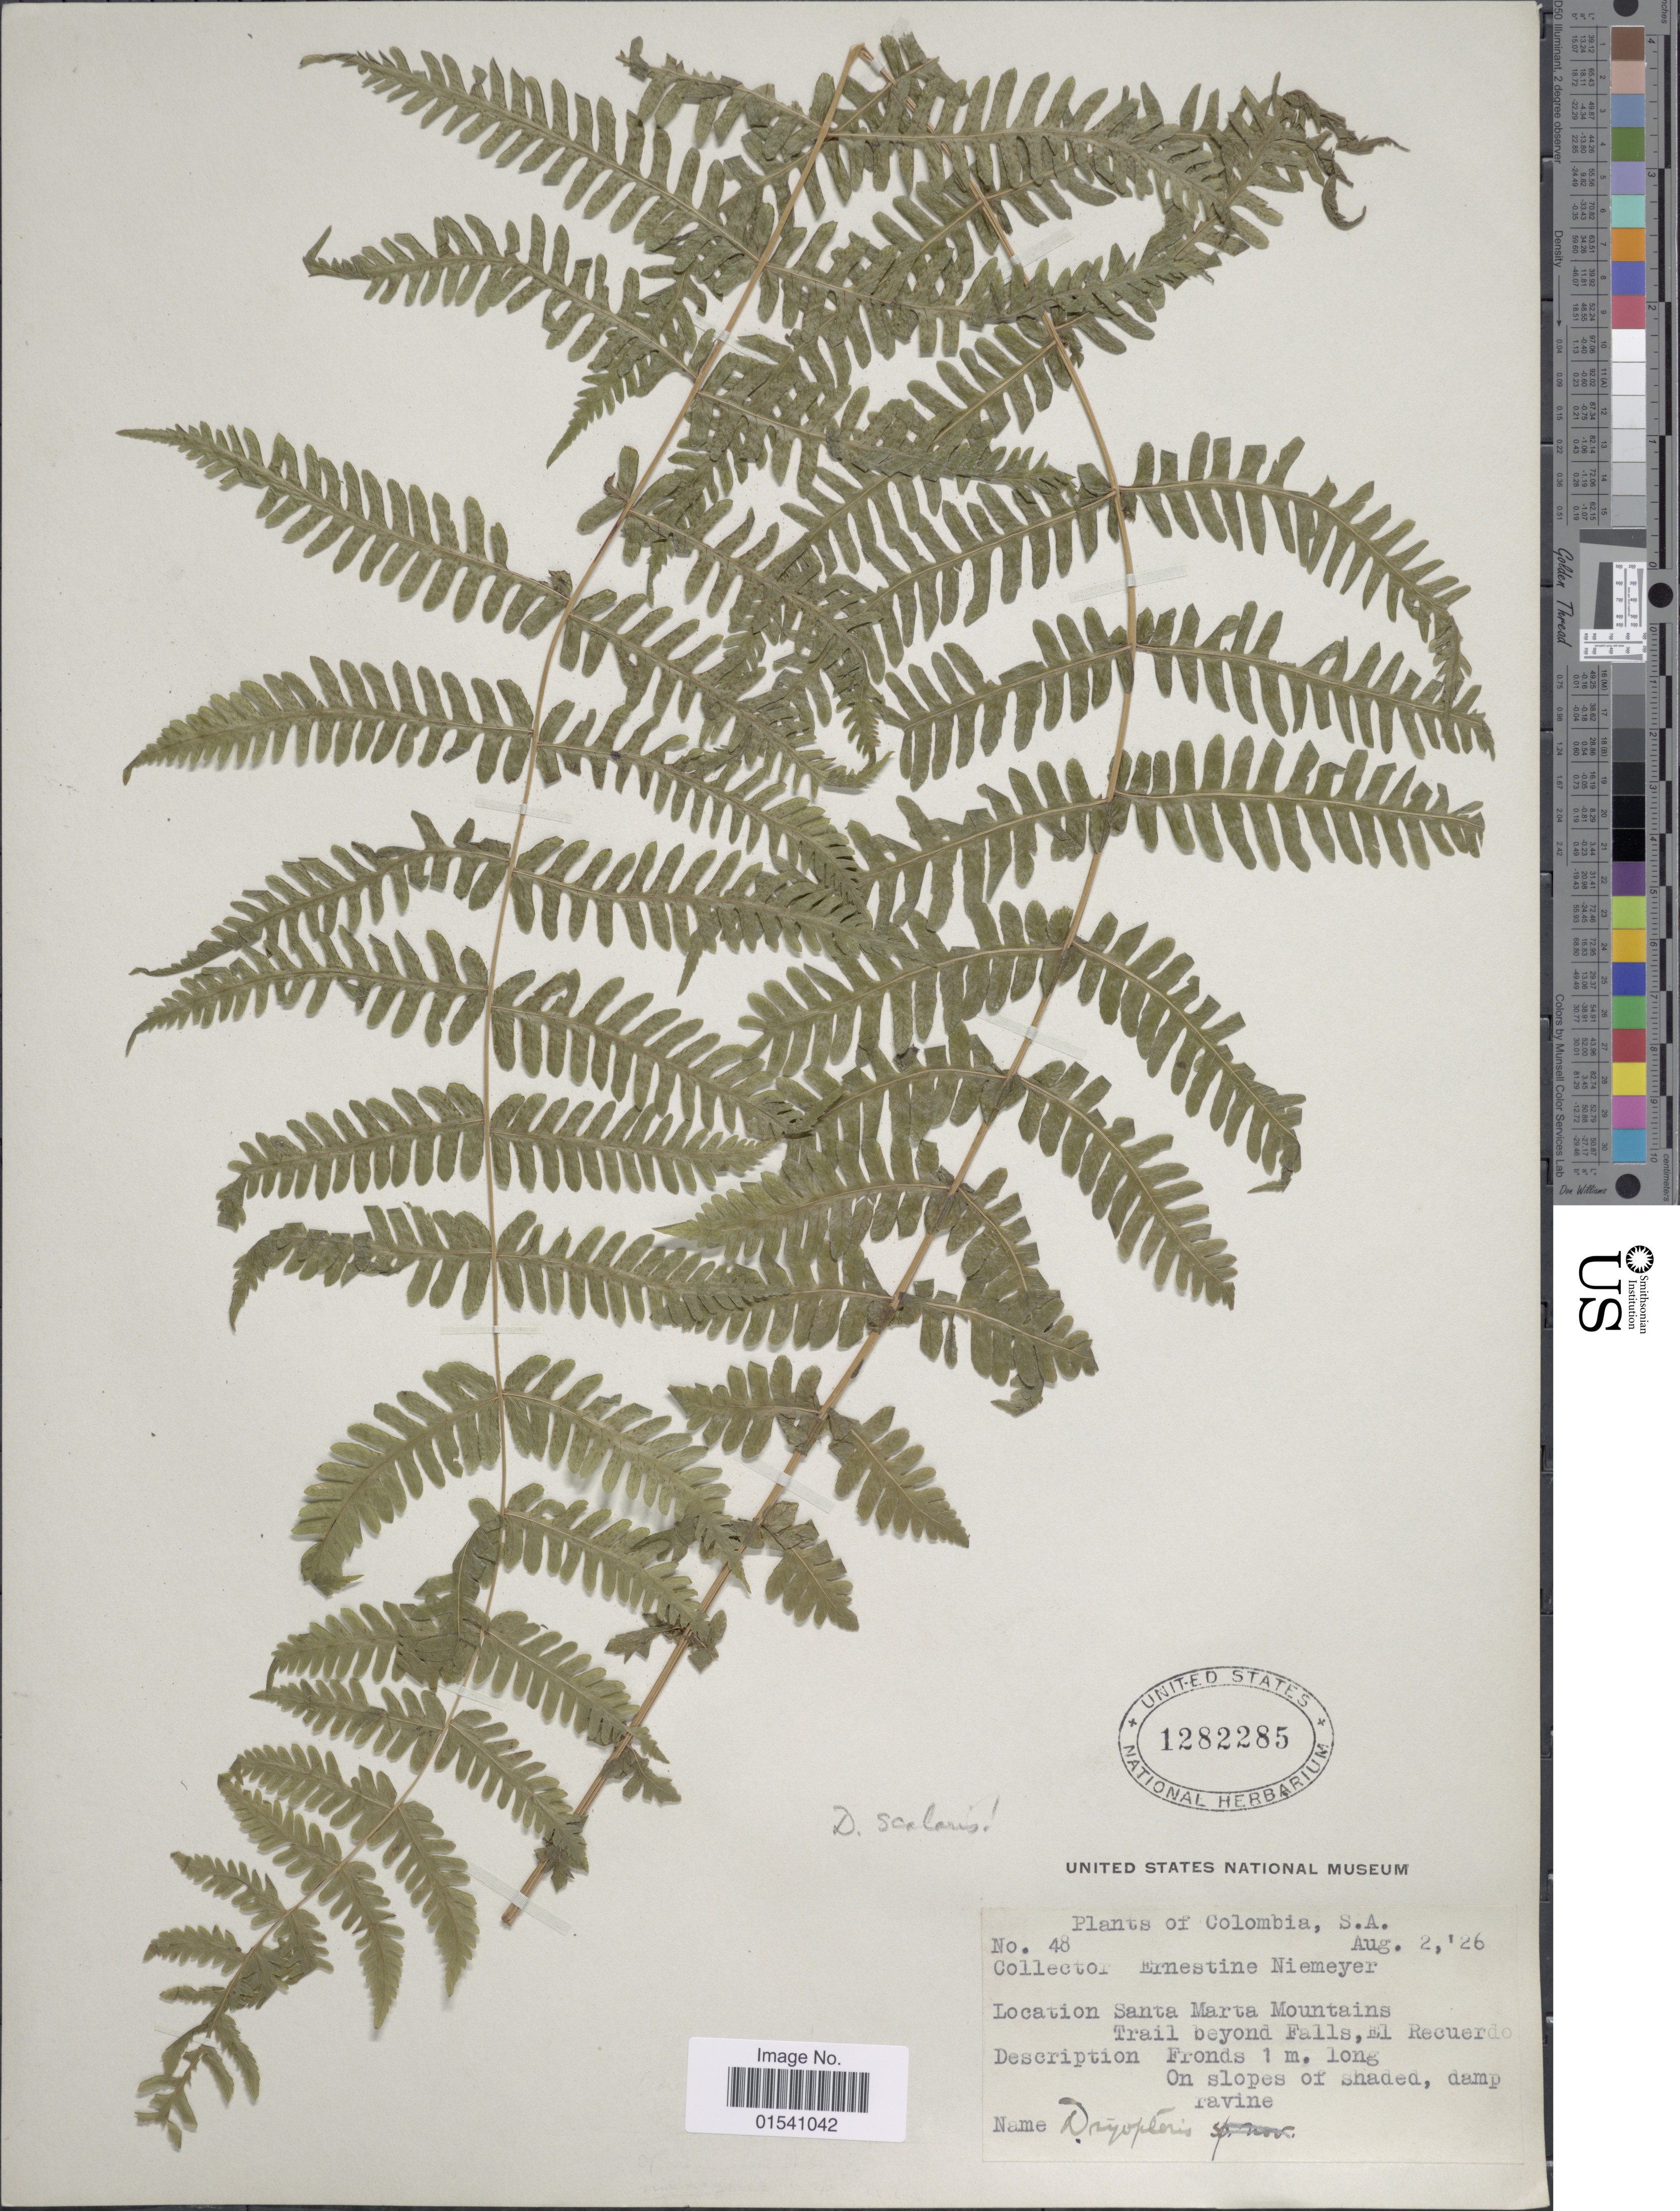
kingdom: Plantae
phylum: Tracheophyta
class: Polypodiopsida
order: Polypodiales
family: Thelypteridaceae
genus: Amauropelta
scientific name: Amauropelta scalaris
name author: (Christ) Á. Löve & D. Löve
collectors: E. H. Niemeyer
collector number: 48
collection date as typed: Transcribed d/m/y: 2/8/26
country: Colombia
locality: Santa Marta Mountains Trail beyond Falls, El Recuerdo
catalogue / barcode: US 1282285